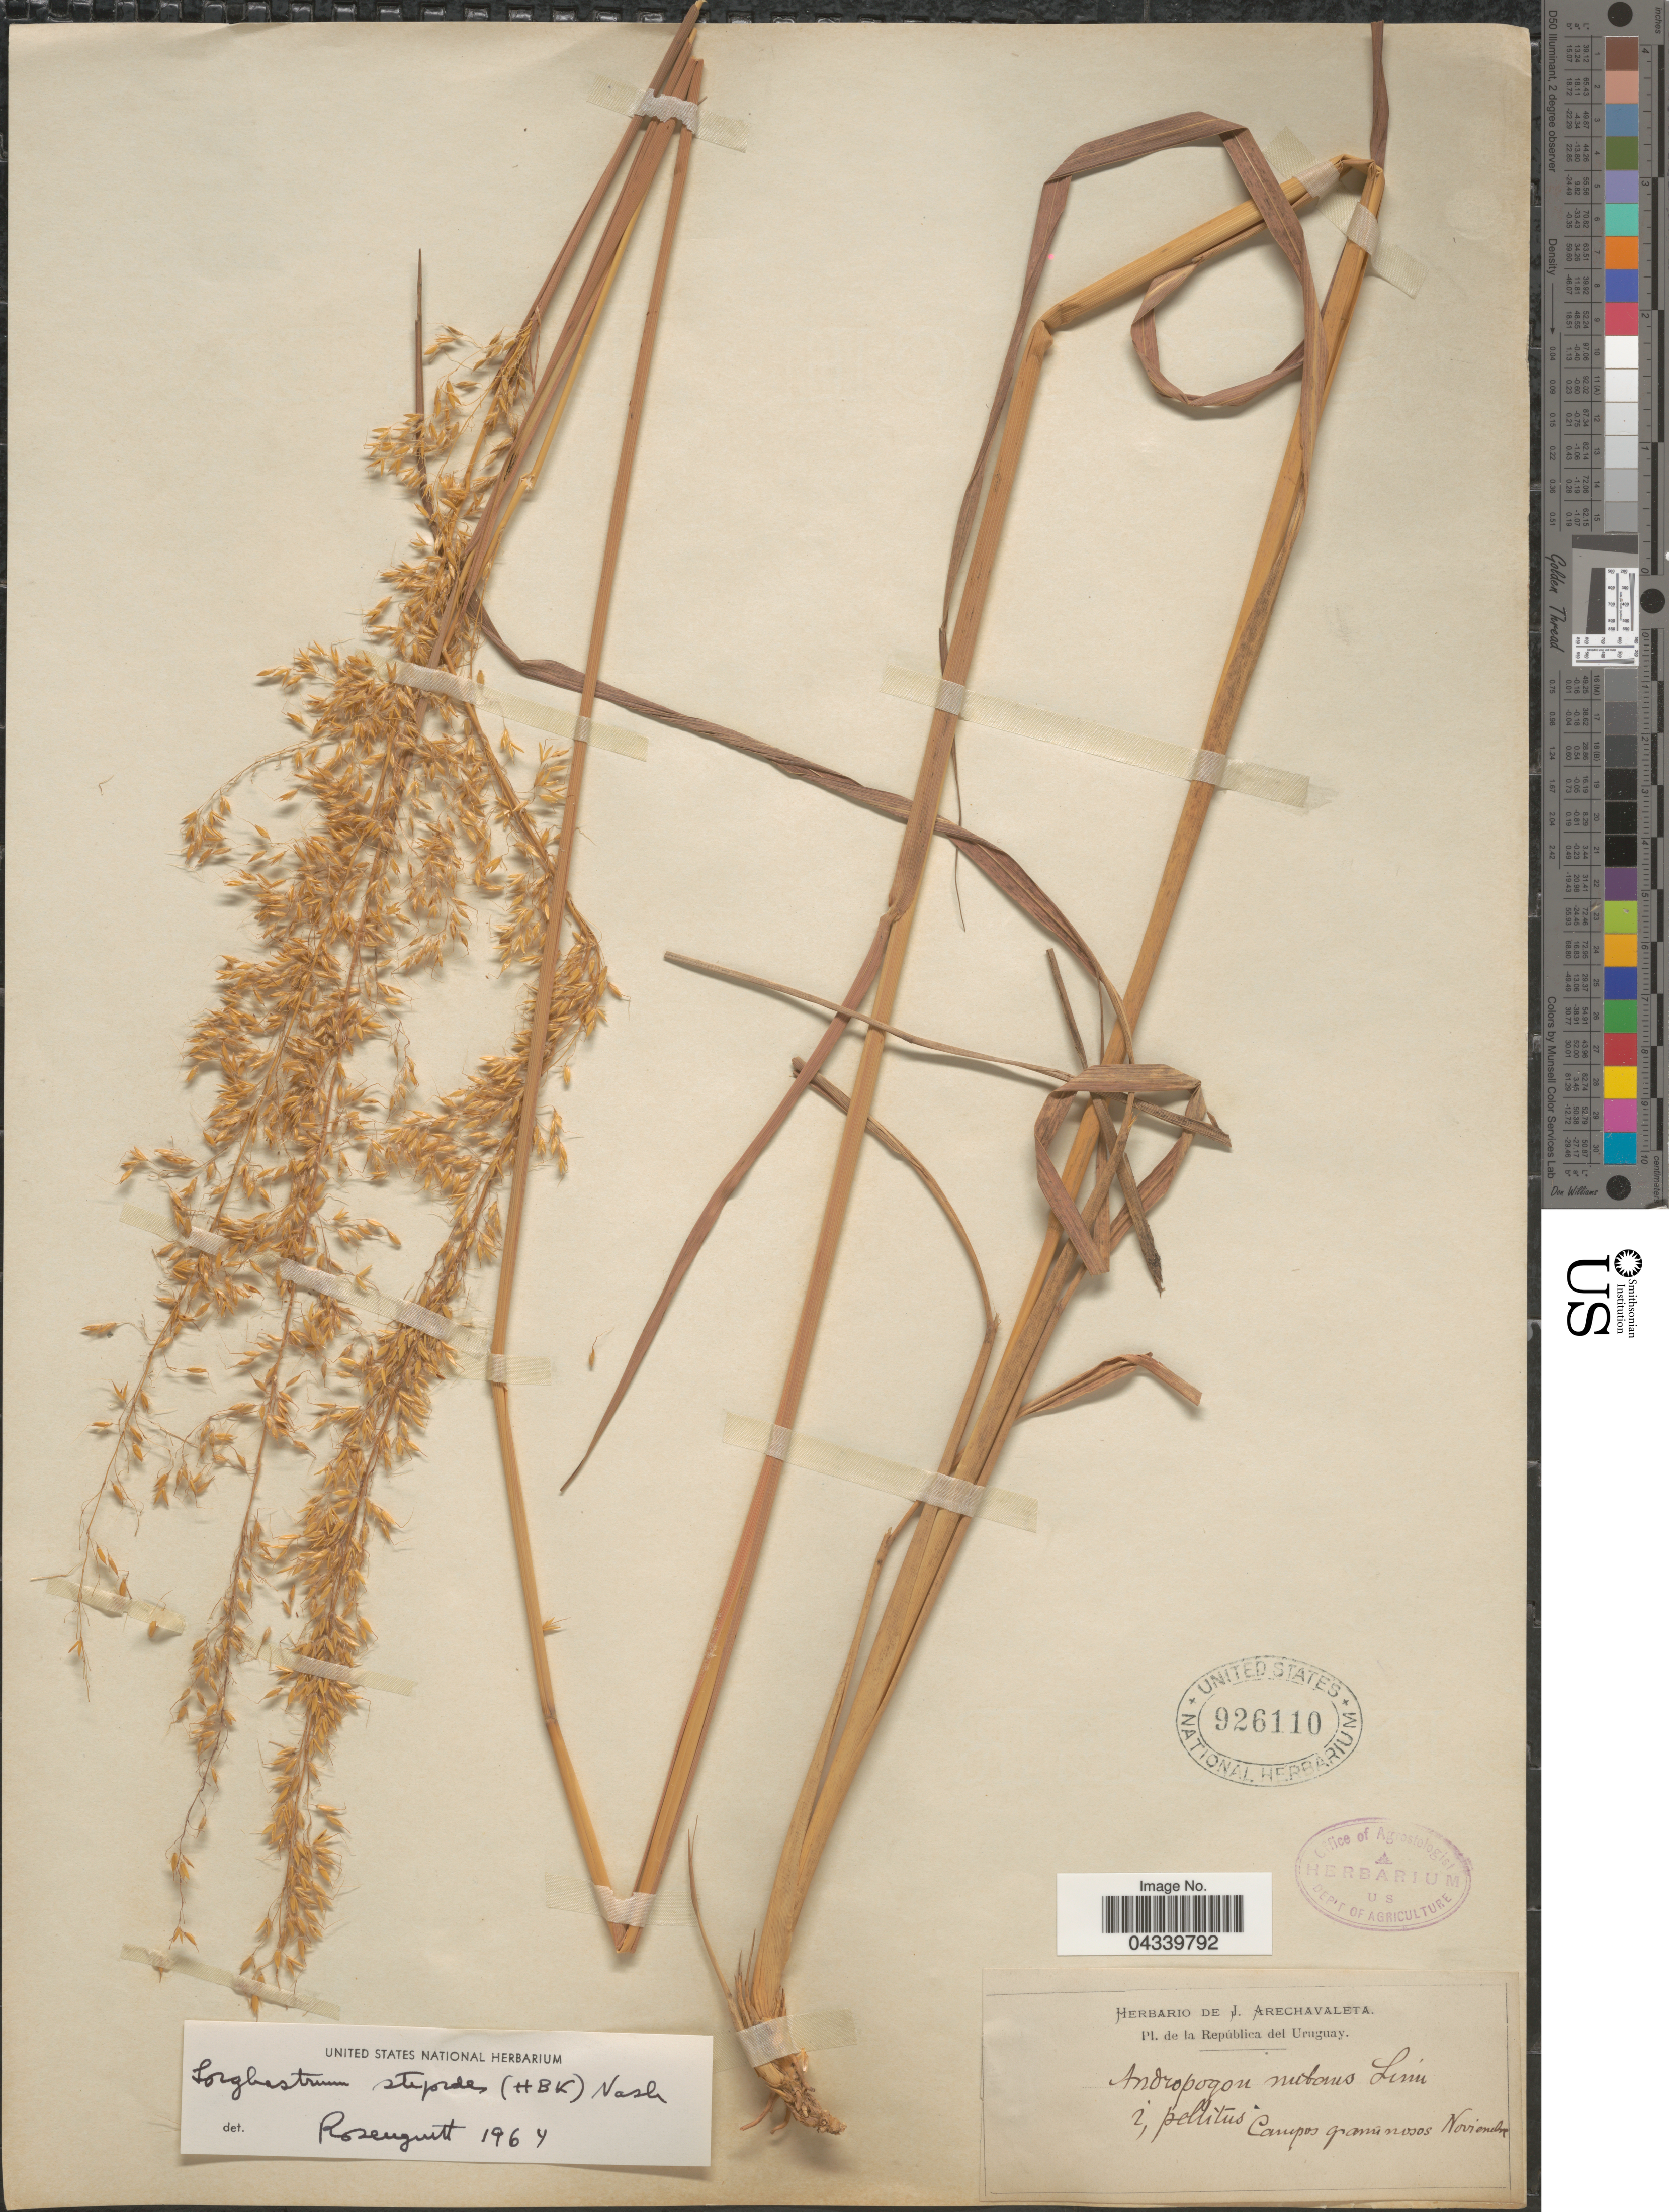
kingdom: Plantae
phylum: Tracheophyta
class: Liliopsida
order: Poales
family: Poaceae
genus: Sorghastrum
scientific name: Sorghastrum stipoides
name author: (Kunth) Nash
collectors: ex herb. de J. Arechavaleta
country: Uruguay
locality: República del Uruguay. Campos graminosos.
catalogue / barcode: US 926110